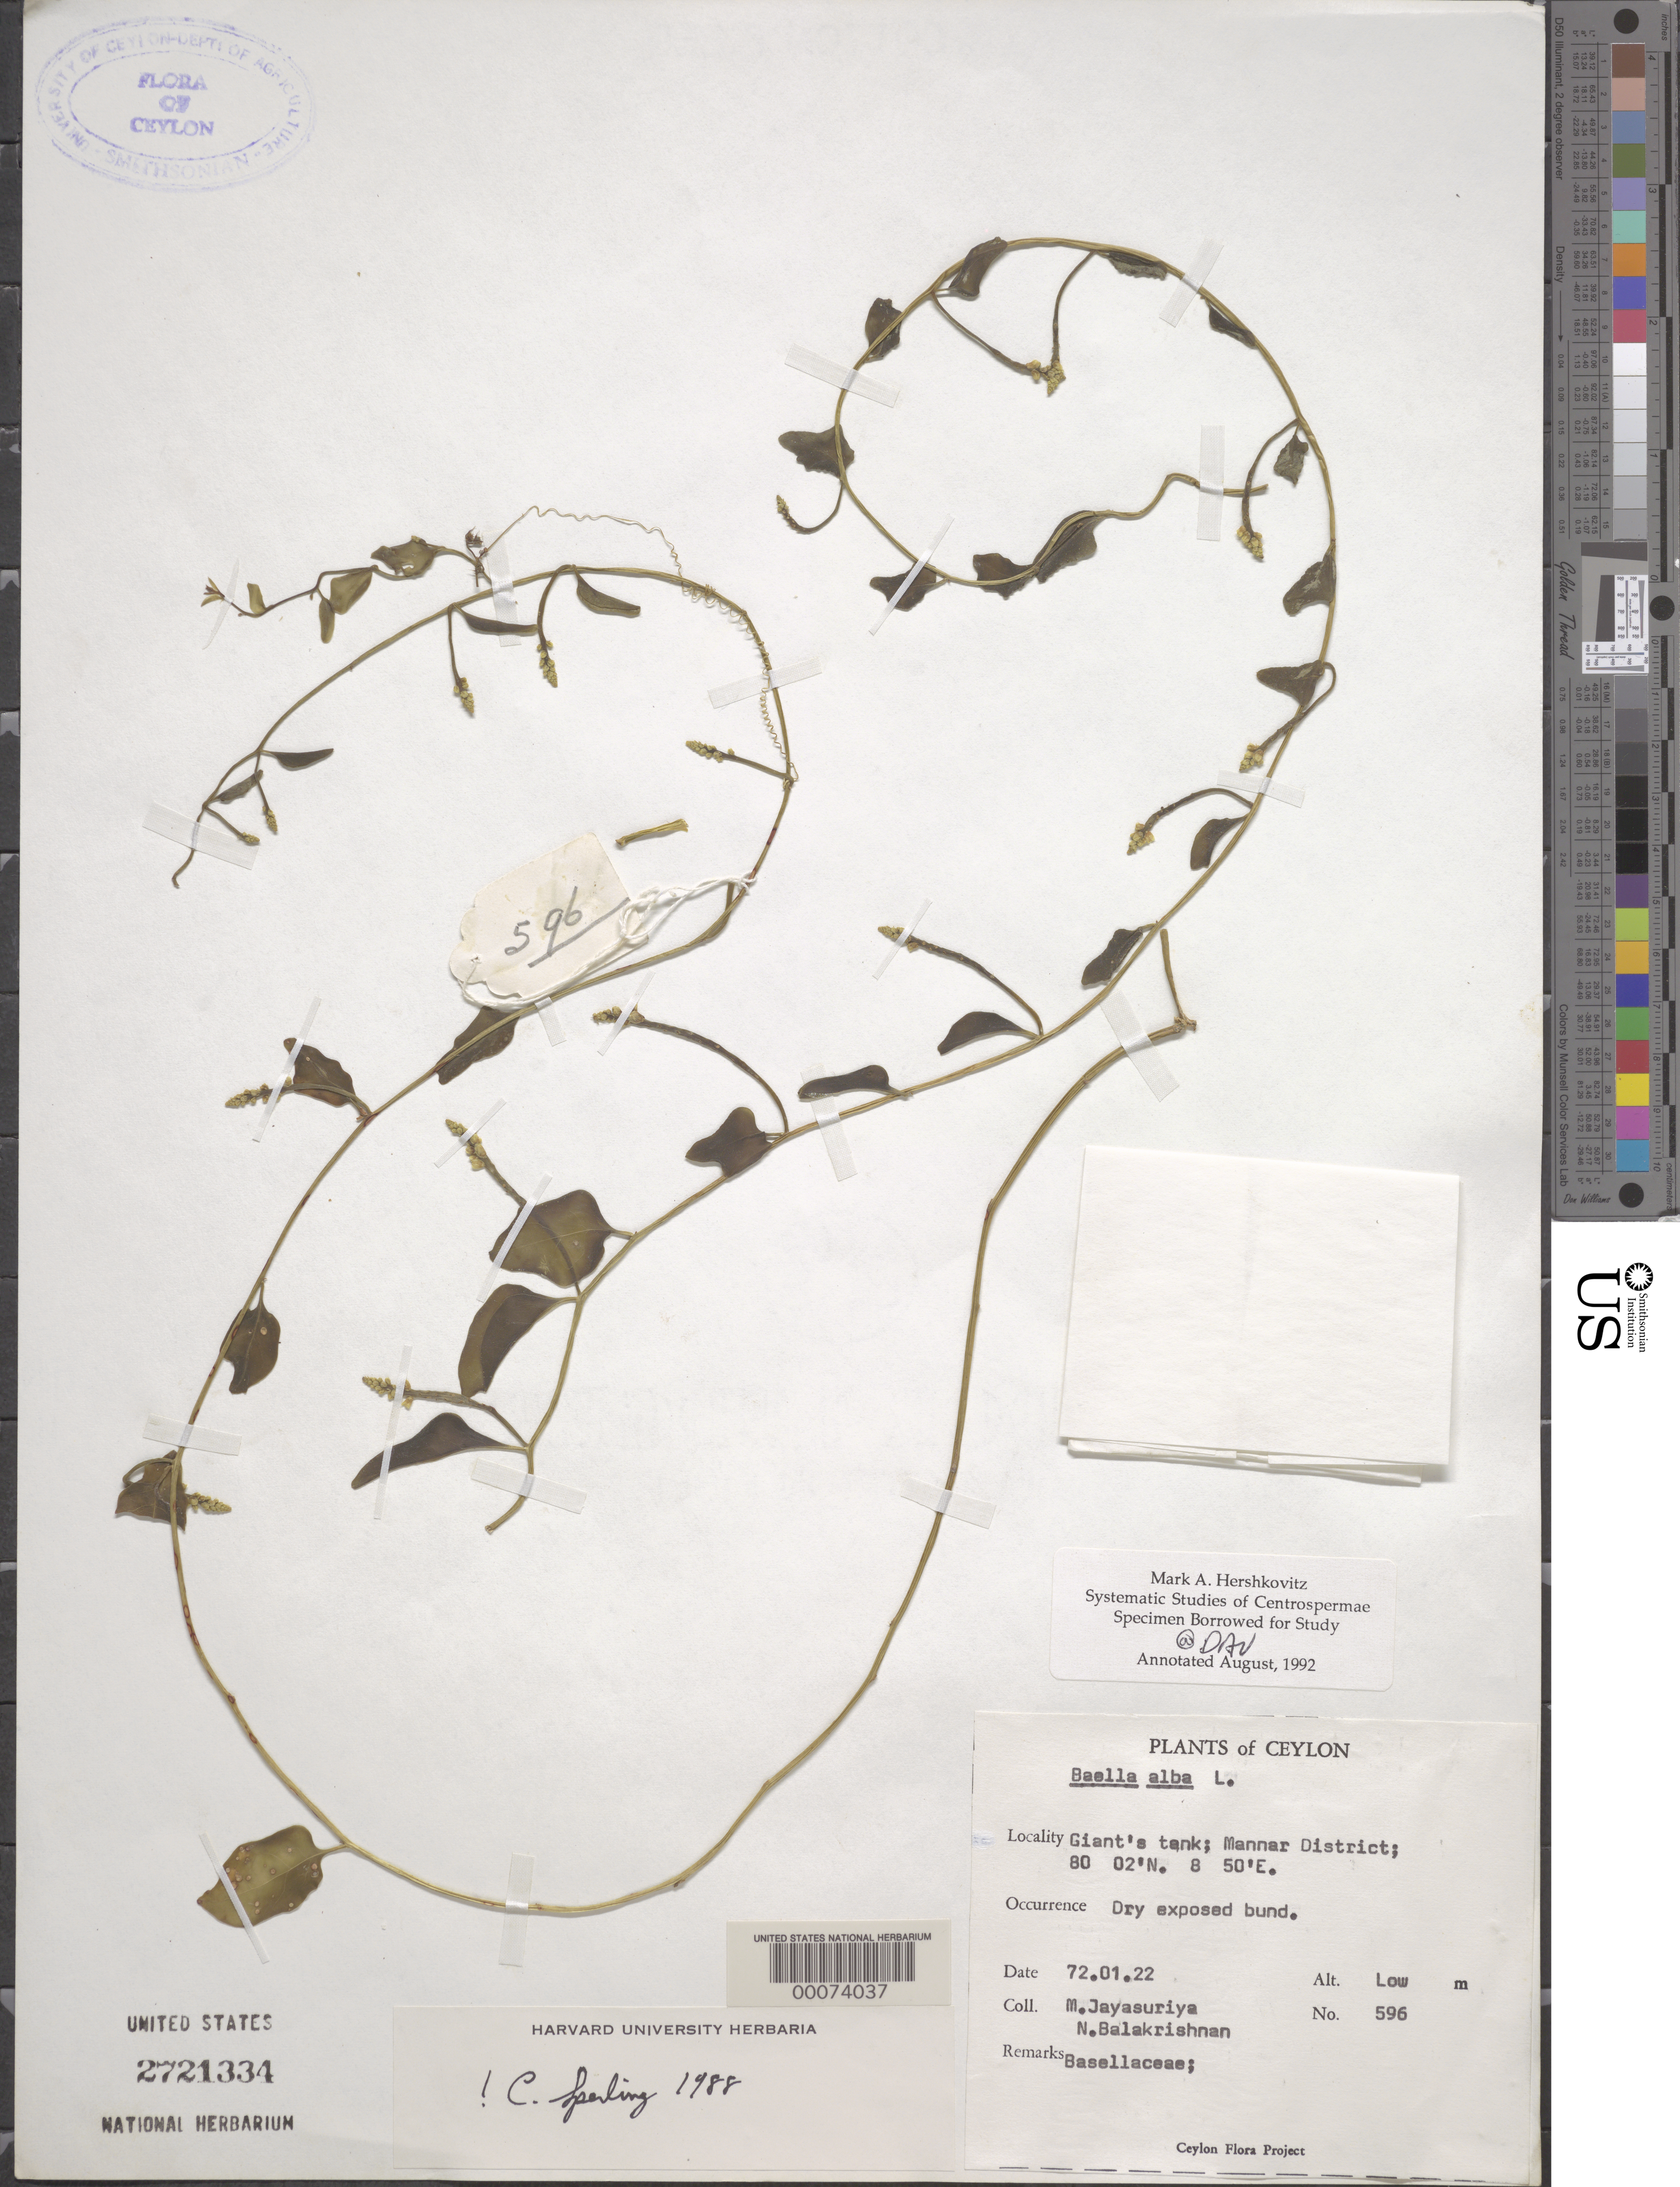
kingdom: Plantae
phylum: Tracheophyta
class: Magnoliopsida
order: Caryophyllales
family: Basellaceae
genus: Basella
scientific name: Basella alba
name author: L.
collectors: M. Jayasuriya & N. Balakrishnan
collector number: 596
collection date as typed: Transcribed d/m/y: 22/1/72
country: Sri Lanka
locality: Ceylon. Giant's tank; Mannar District.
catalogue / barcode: US 2721334